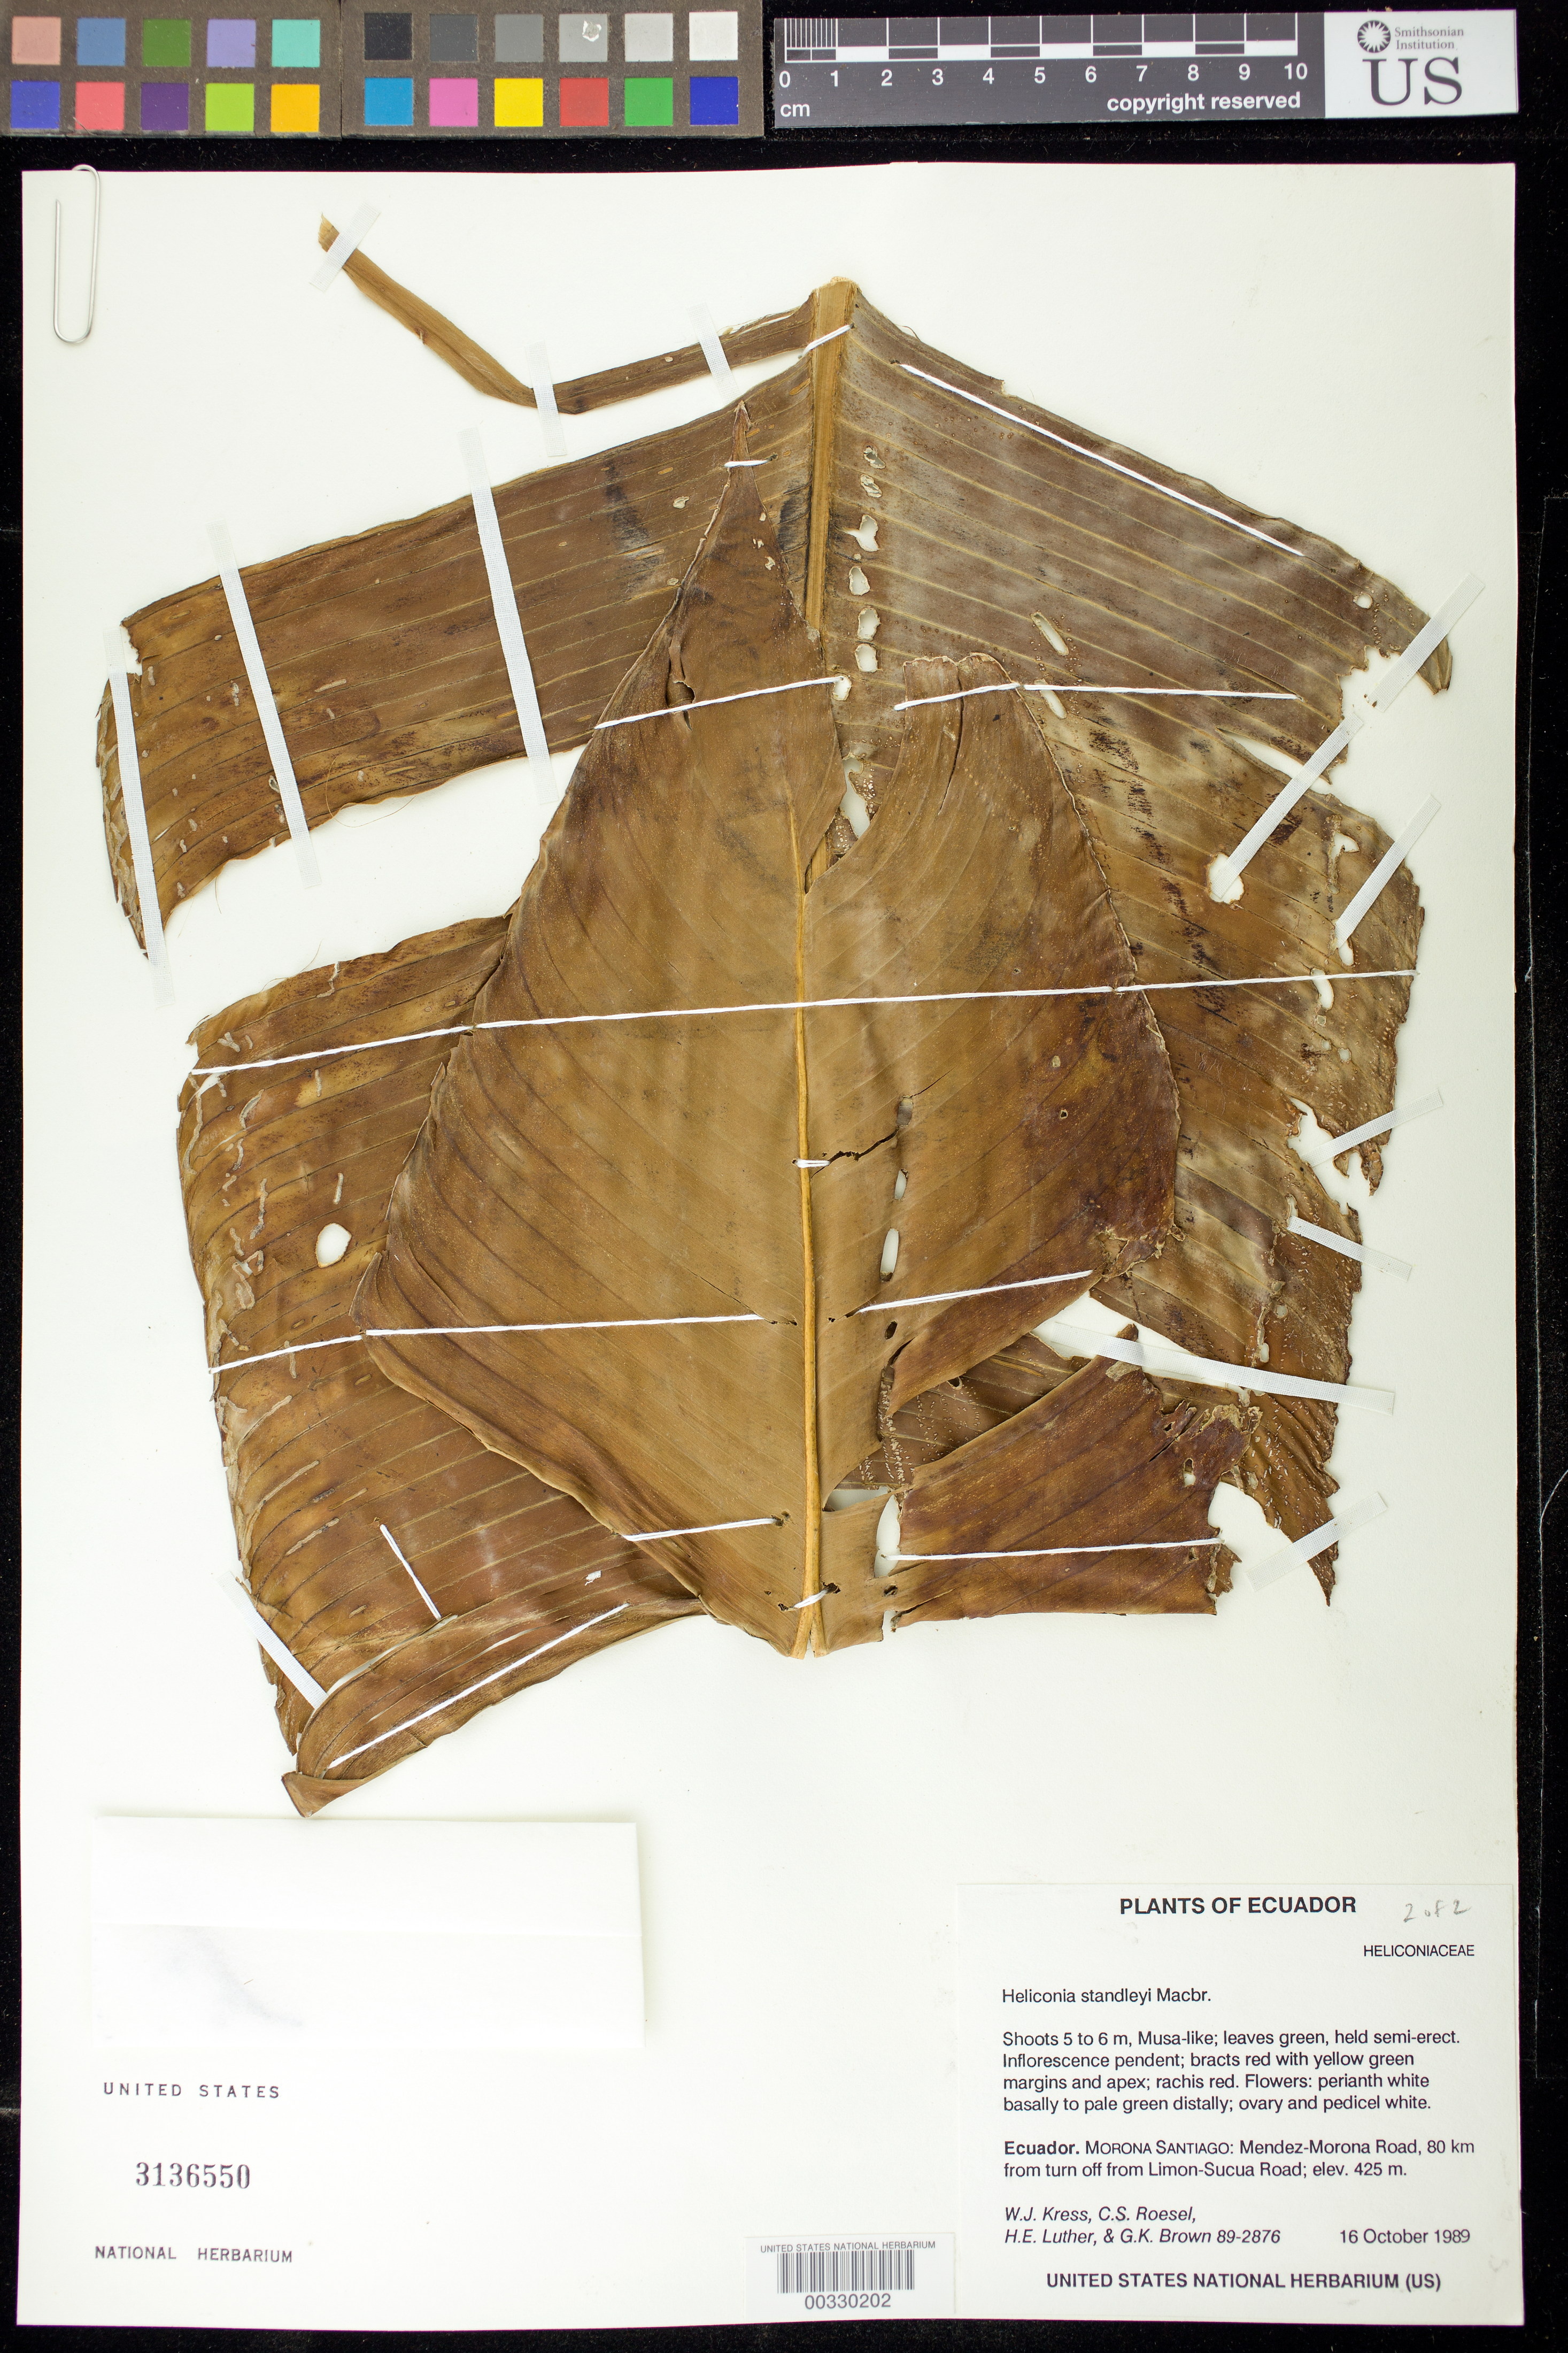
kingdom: Plantae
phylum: Tracheophyta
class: Liliopsida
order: Zingiberales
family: Heliconiaceae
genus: Heliconia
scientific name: Heliconia standleyi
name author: J.F. Macbr.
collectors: W. J. Kress, C. S. Roesel, Harry E. Luther & G. K. Brown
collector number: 89-2876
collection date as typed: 16 Oct 1989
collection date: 1989-10-16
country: Ecuador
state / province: Morona-Santiago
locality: Mendez-morona road, 80 km from turn off from Limon-sucua road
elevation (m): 425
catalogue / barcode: US 3136550